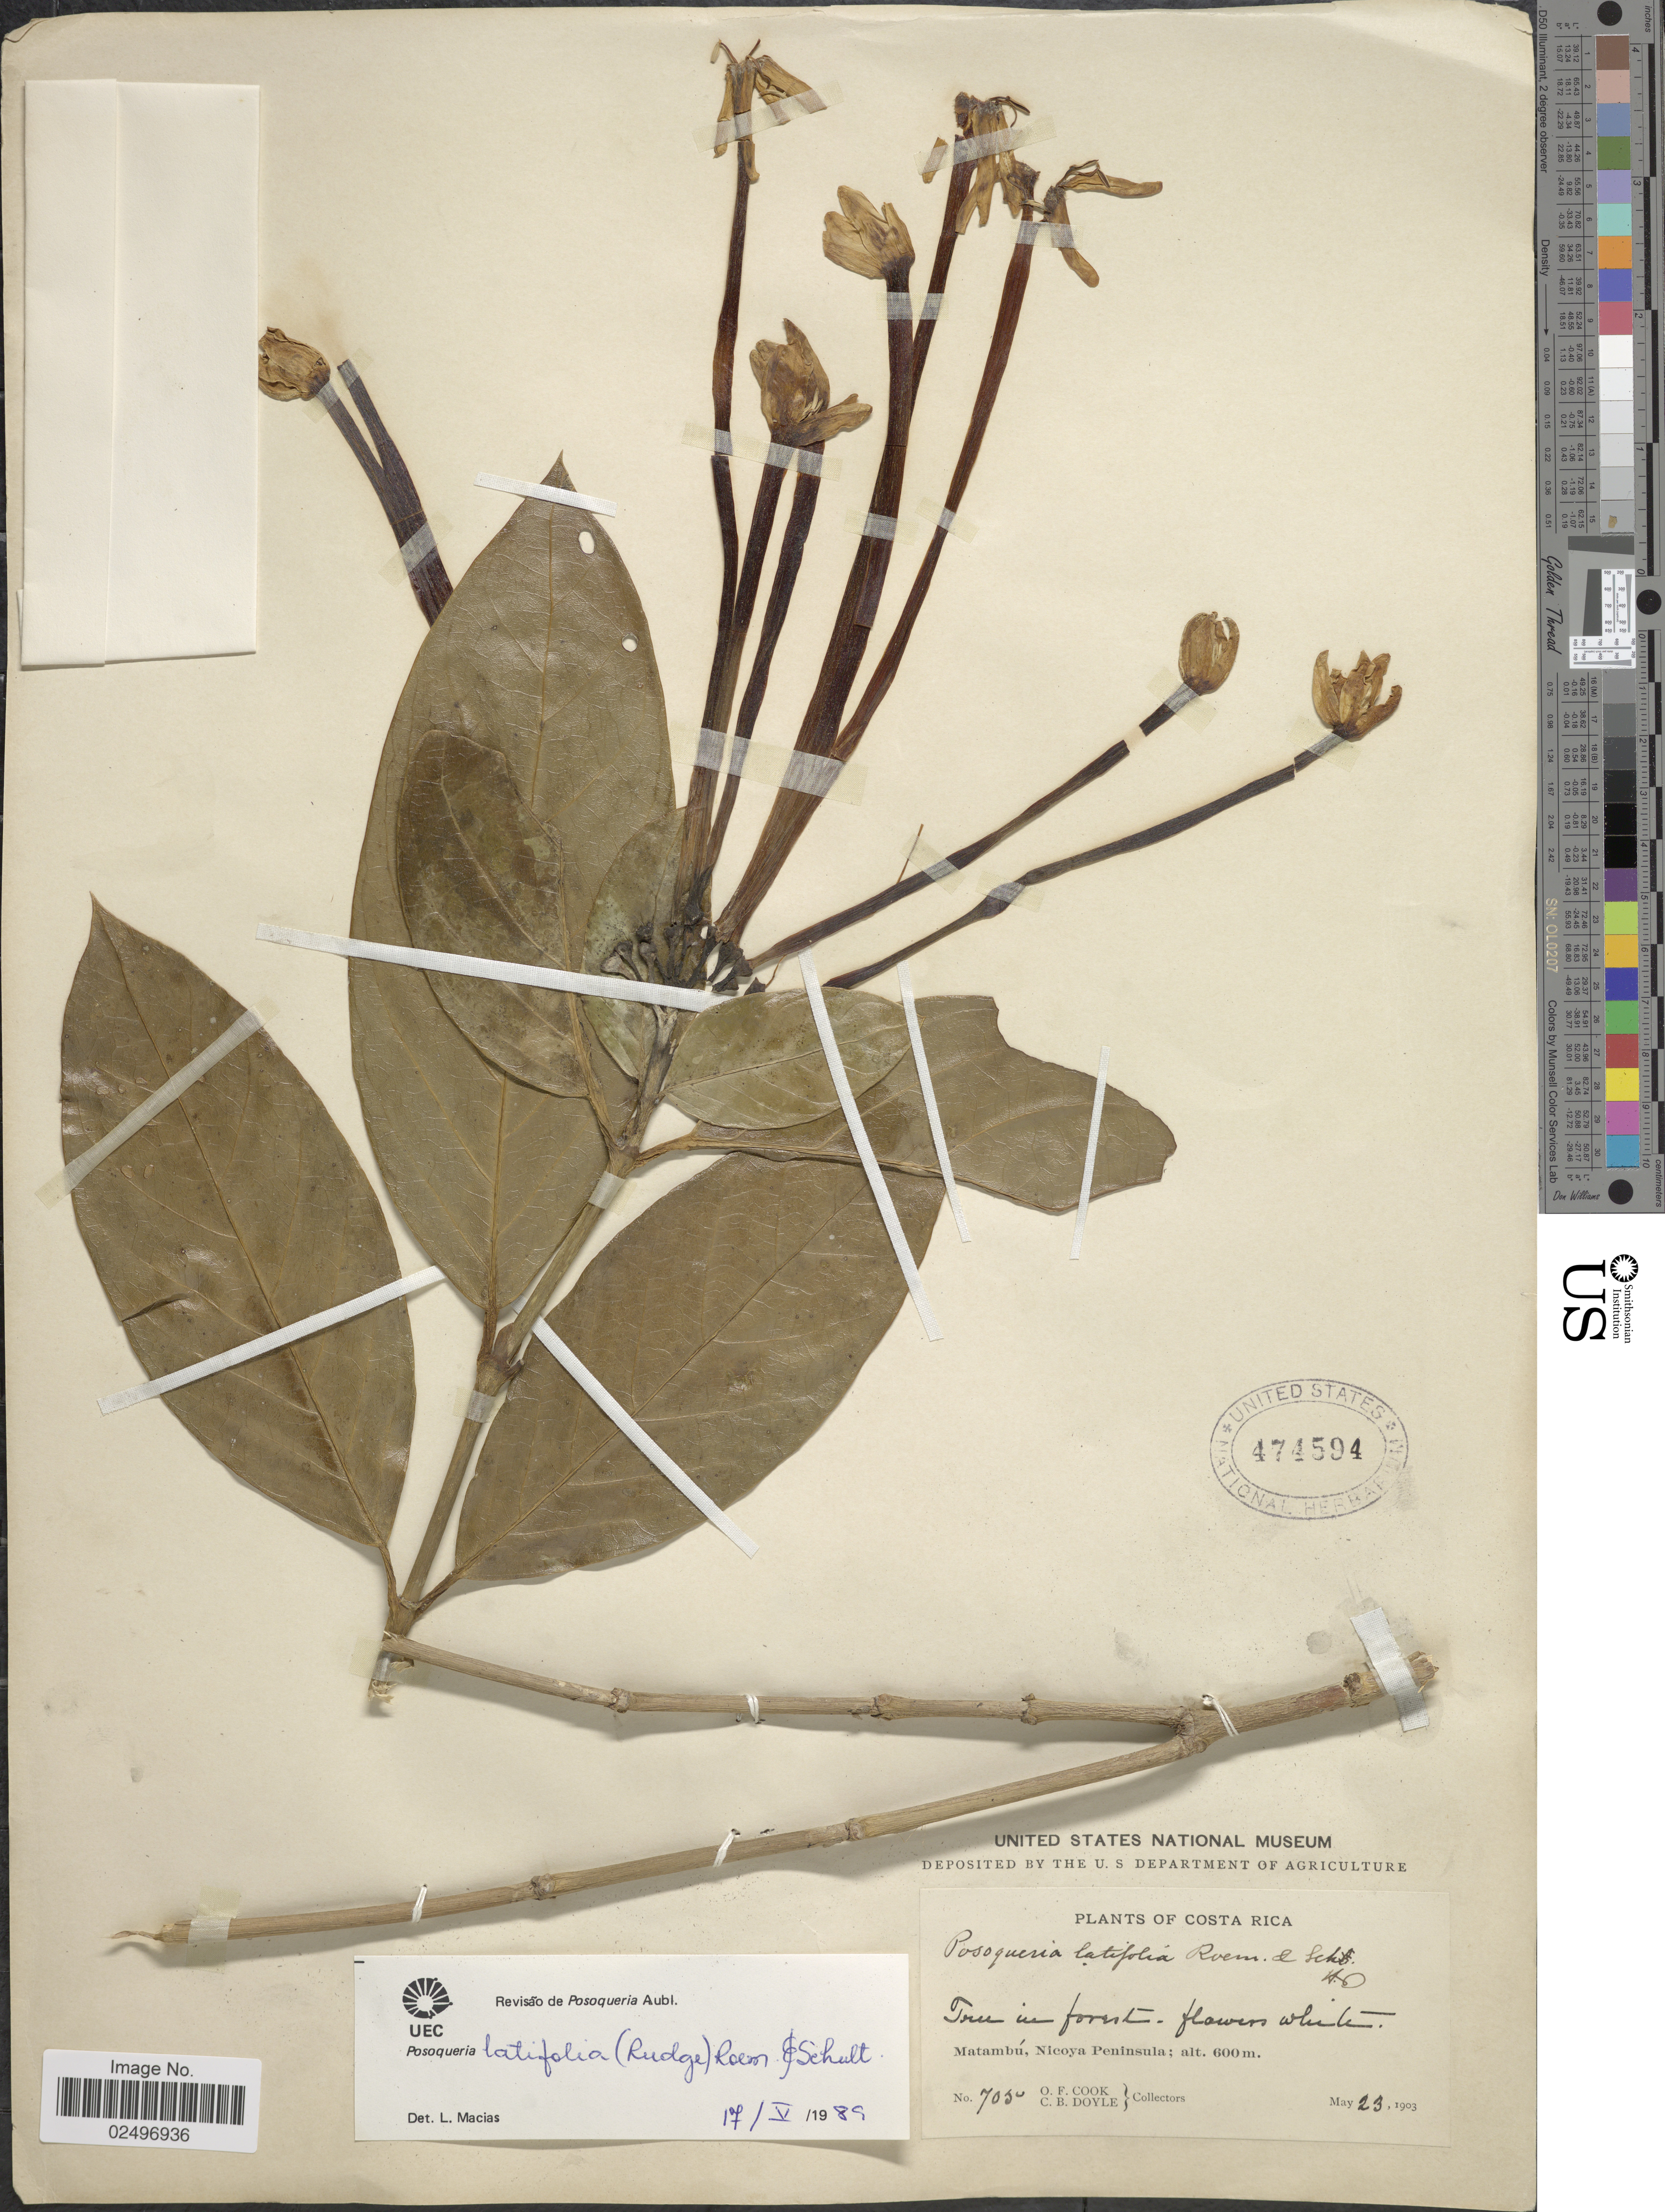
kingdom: Plantae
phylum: Tracheophyta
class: Magnoliopsida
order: Gentianales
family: Rubiaceae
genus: Posoqueria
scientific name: Posoqueria latifolia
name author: (Rudge) Roem. & Schult.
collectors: O. F. Cook & C. Doyle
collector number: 705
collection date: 1903-05-23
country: Costa Rica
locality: Tree in forest, Matambú, Nicoya Peninsula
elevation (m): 600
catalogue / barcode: US 474594